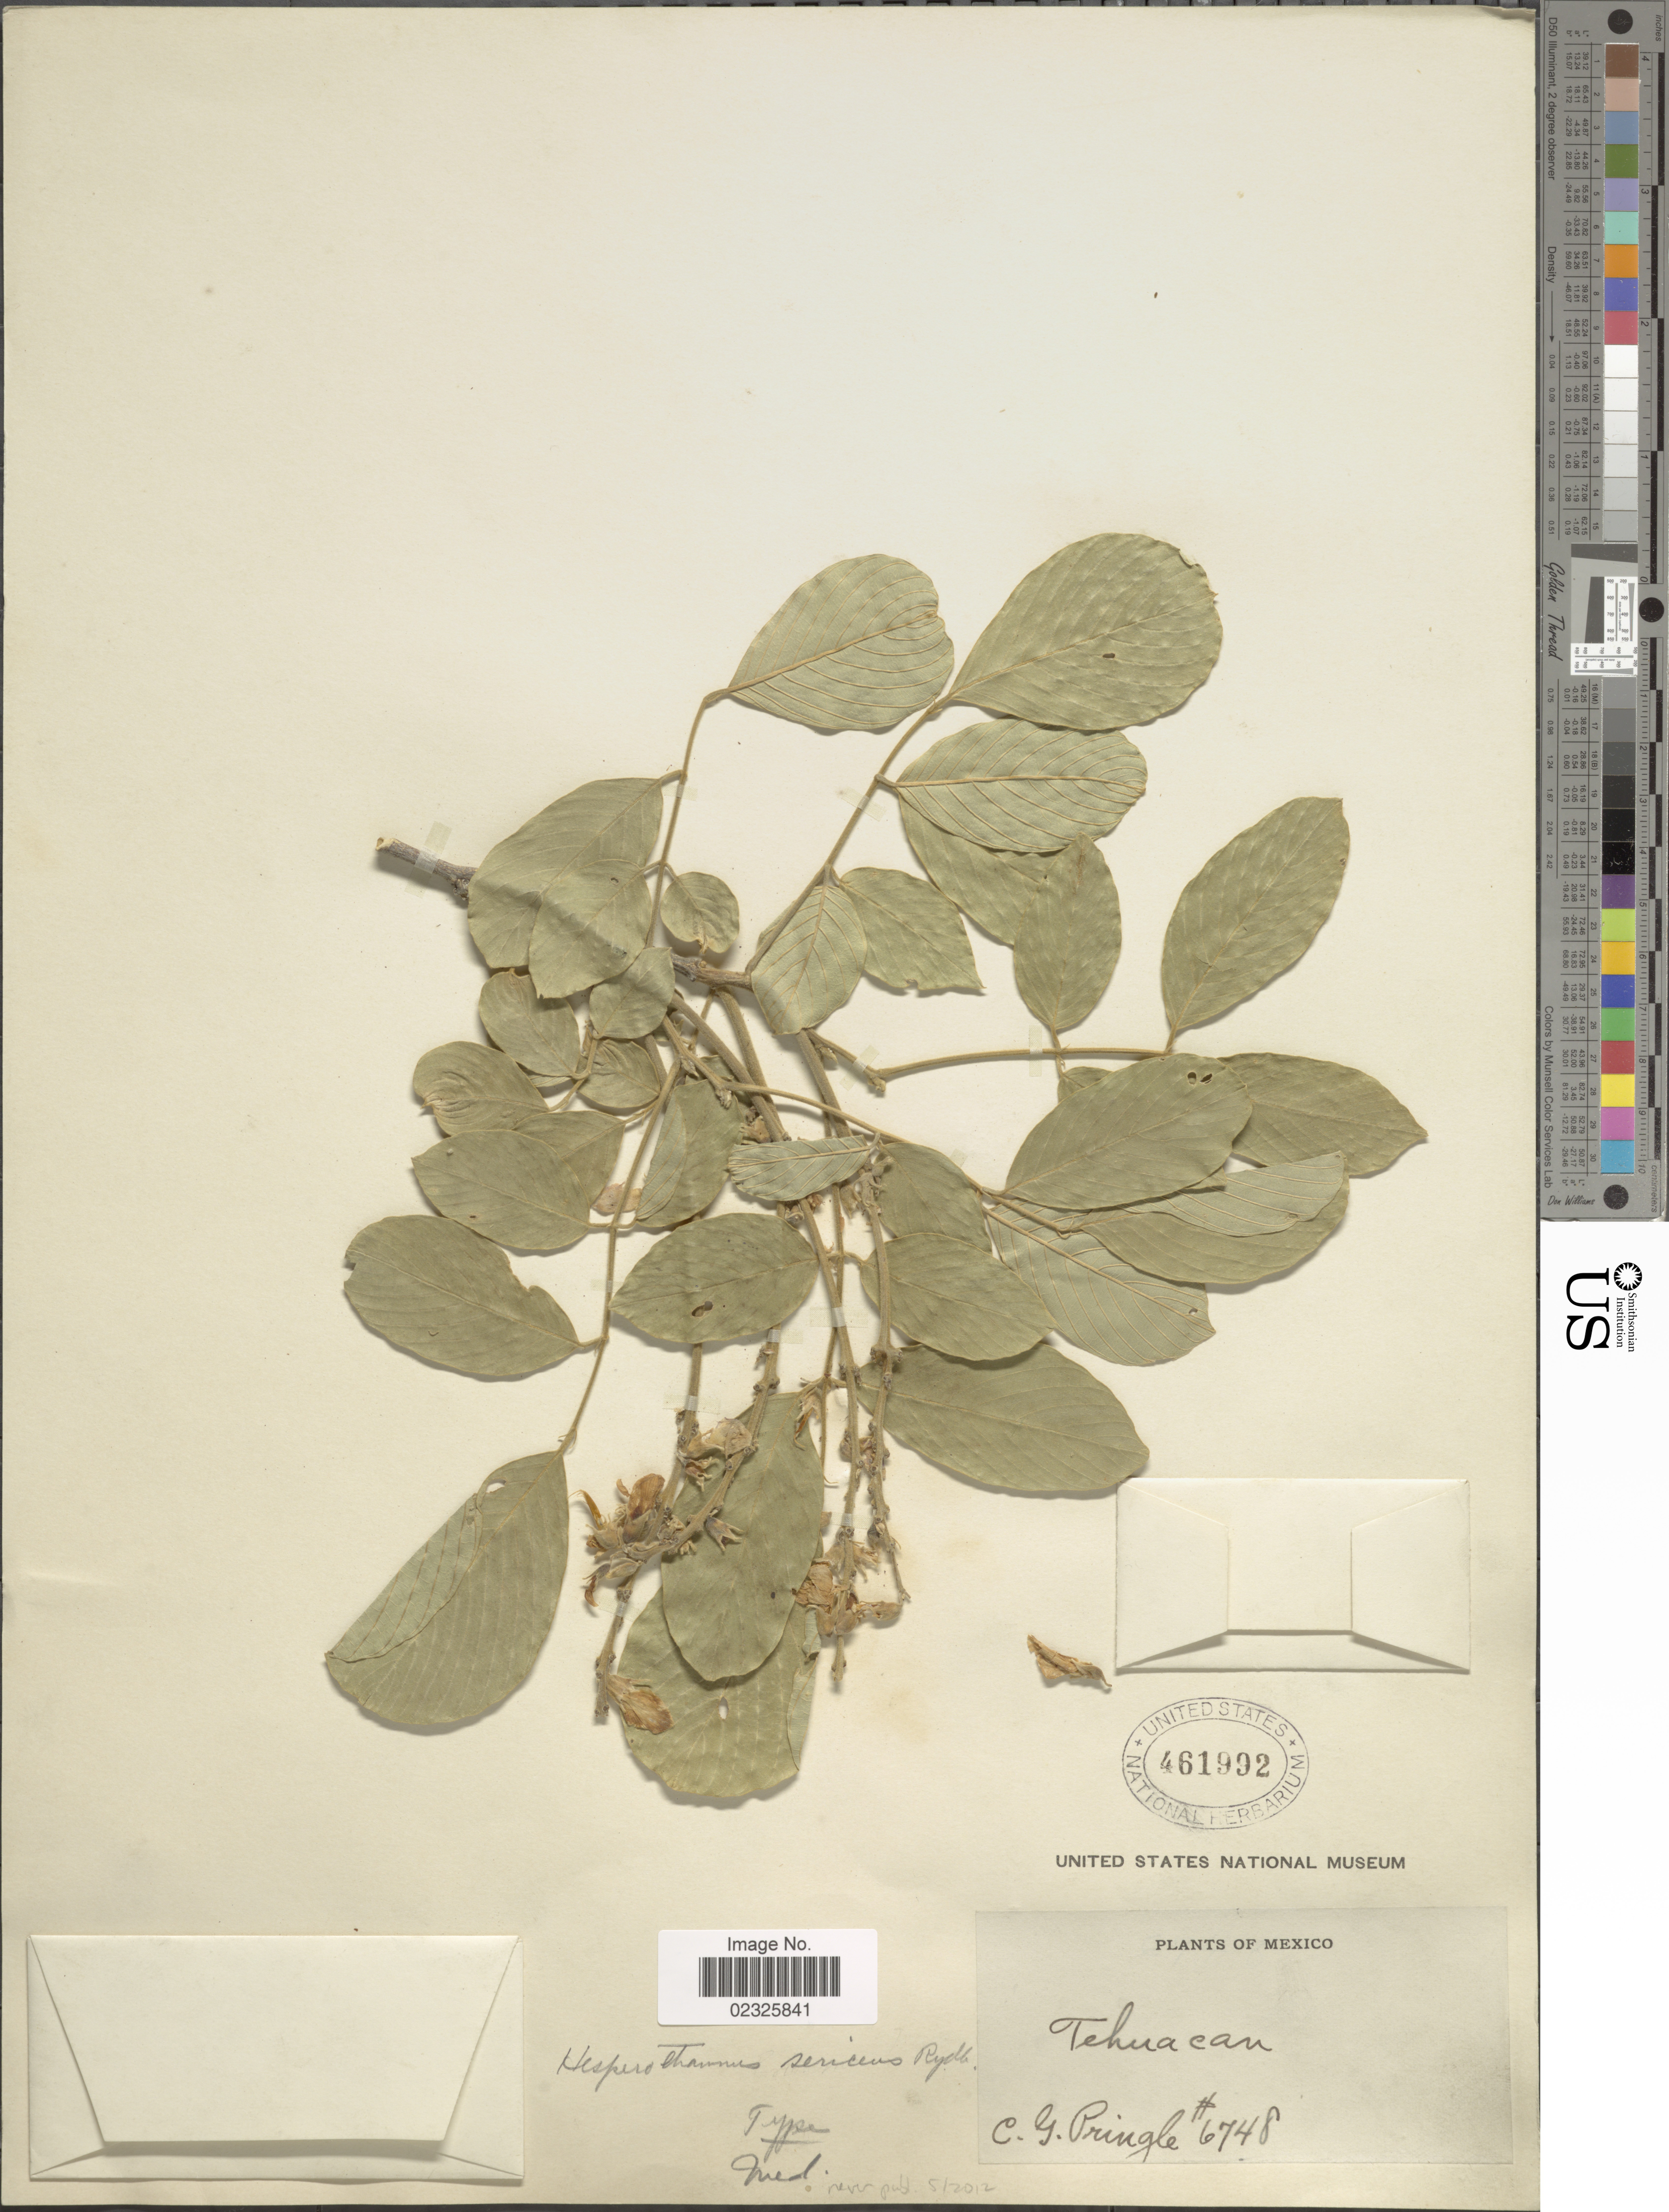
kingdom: Plantae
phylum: Tracheophyta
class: Magnoliopsida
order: Fabales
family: Fabaceae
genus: Hesperothamnus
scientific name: Hesperothamnus pentaphyllus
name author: (Harms) Harms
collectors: C. G. Pringle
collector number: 6748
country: Mexico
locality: Tehuacan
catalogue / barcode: US 461992